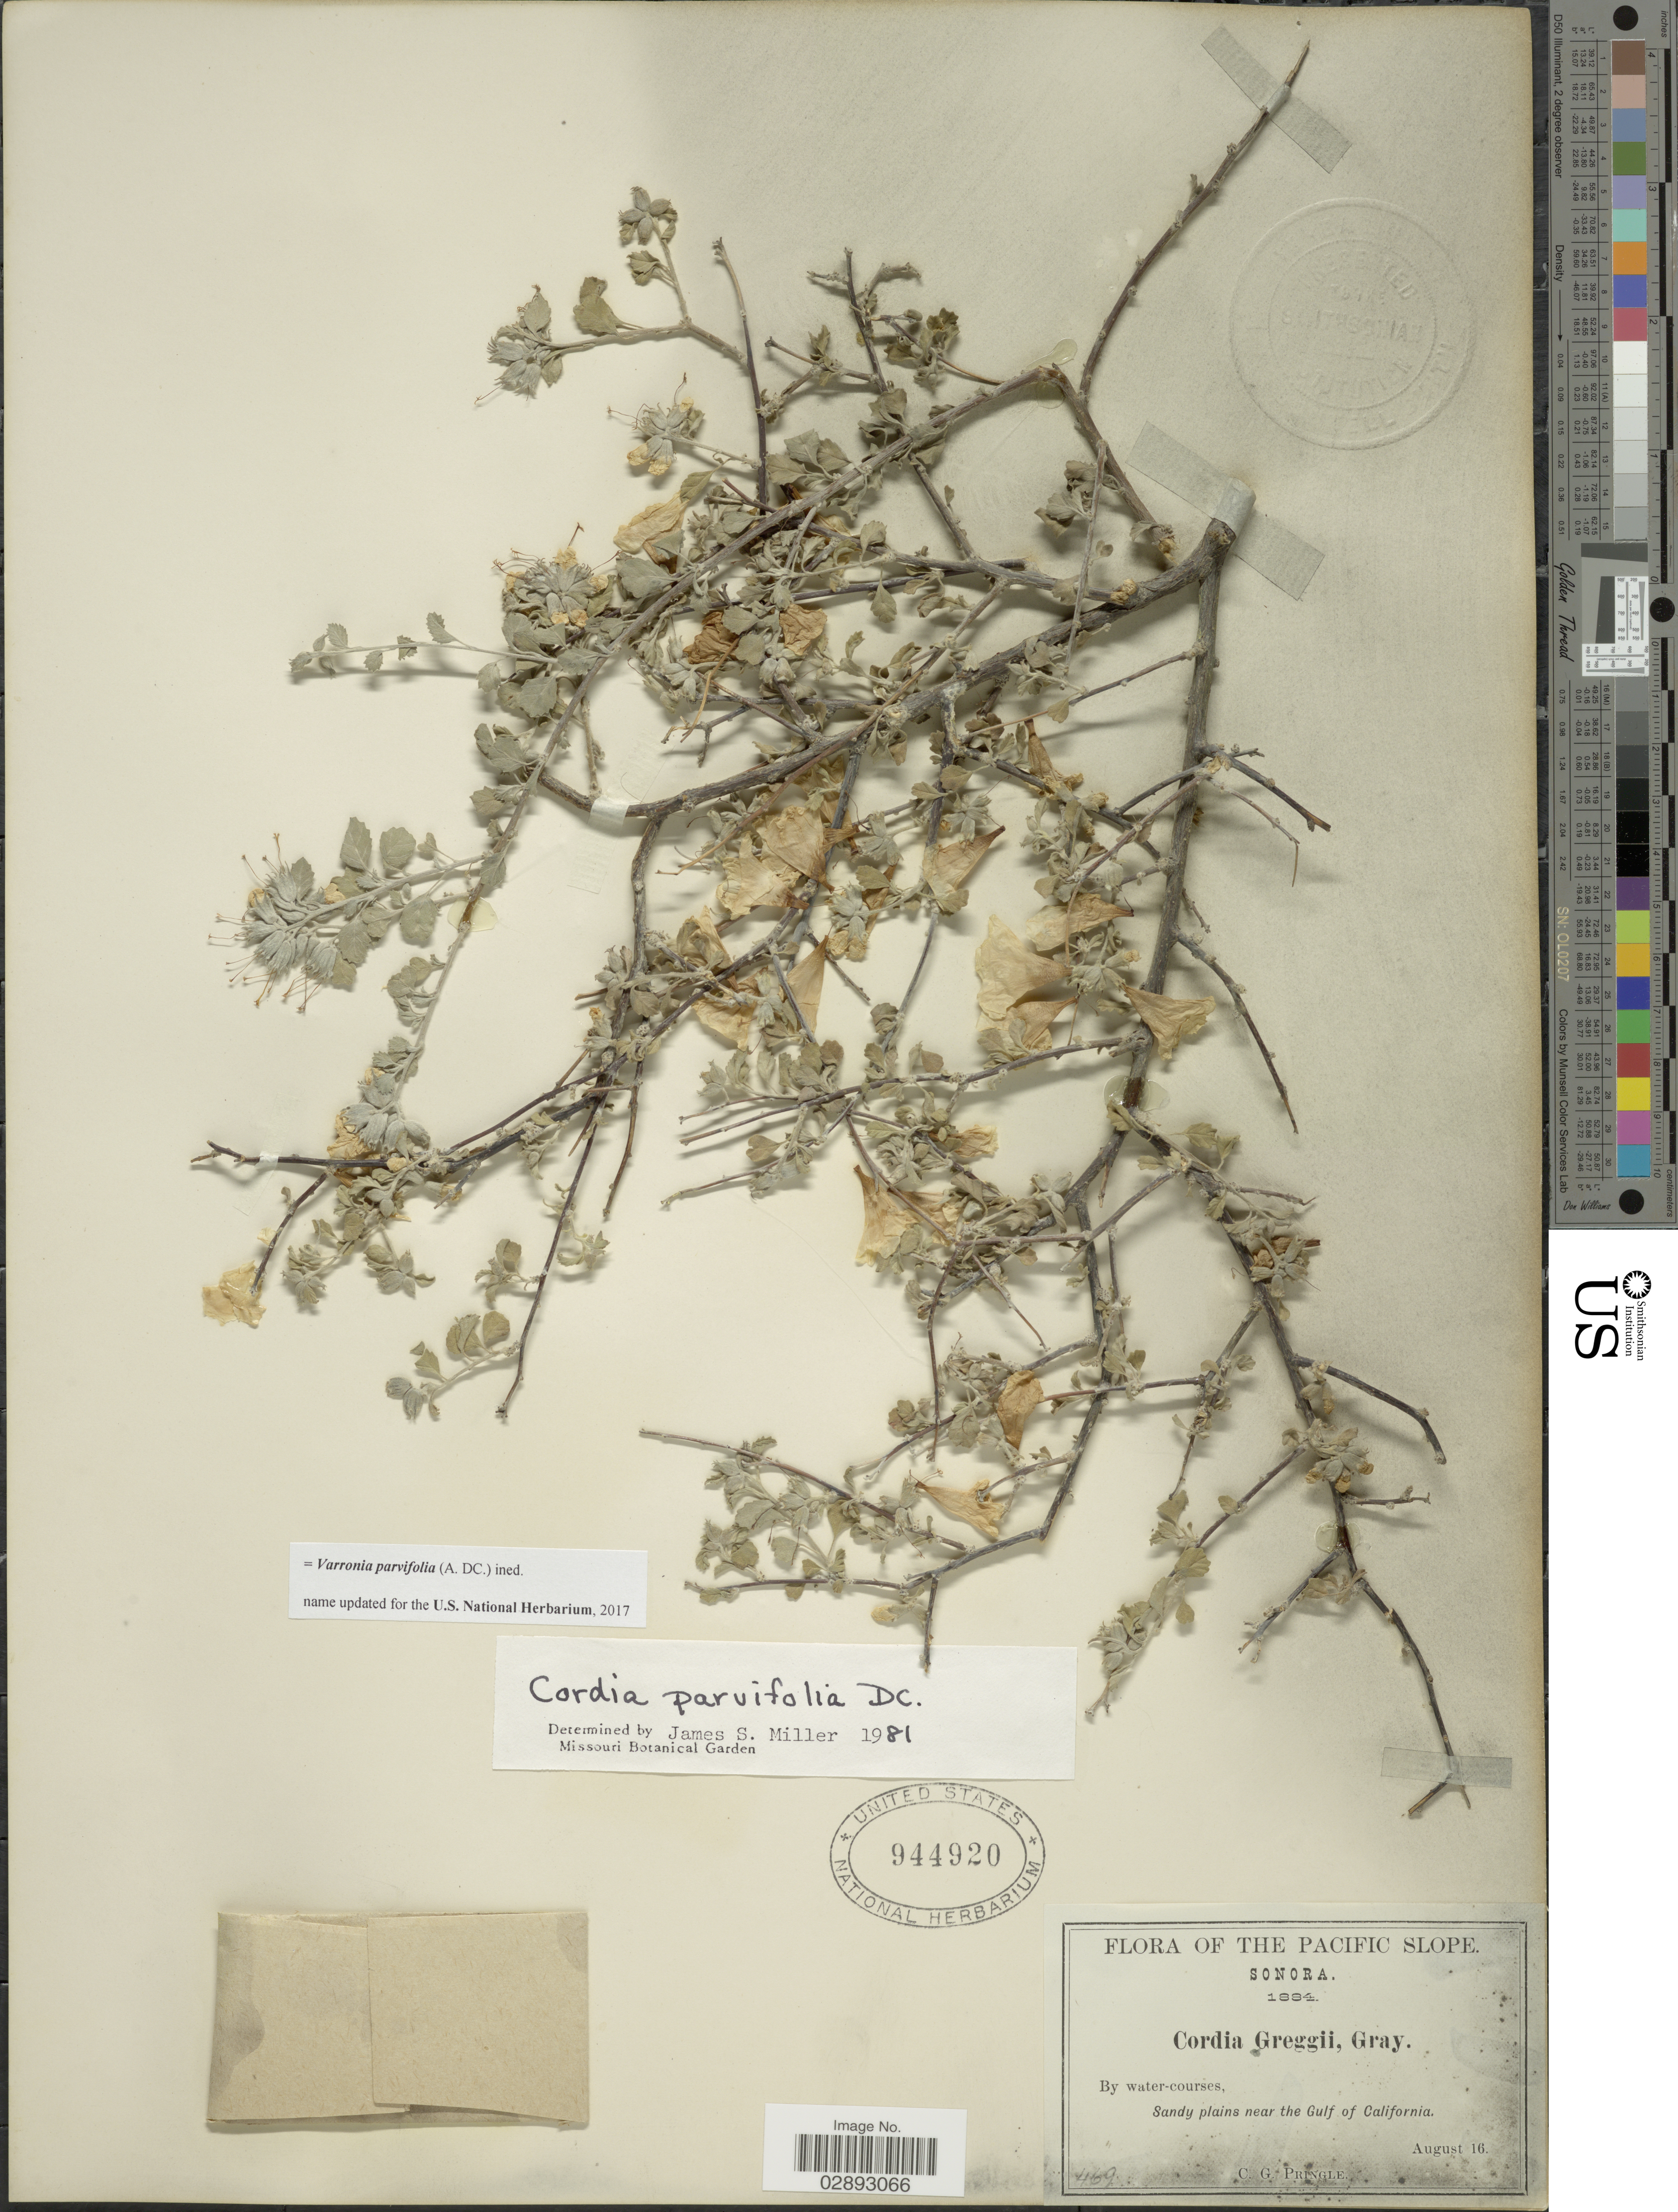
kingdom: Plantae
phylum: Tracheophyta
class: Magnoliopsida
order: Boraginales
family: Cordiaceae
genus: Varronia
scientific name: Varronia parvifolia (A. DC.) ined.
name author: (A. DC.)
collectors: C. G. Pringle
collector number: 469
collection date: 1884-08-16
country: Mexico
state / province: Sonora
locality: Pacific Slope. Sandy plains near the Gulf of California.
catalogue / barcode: US 944920